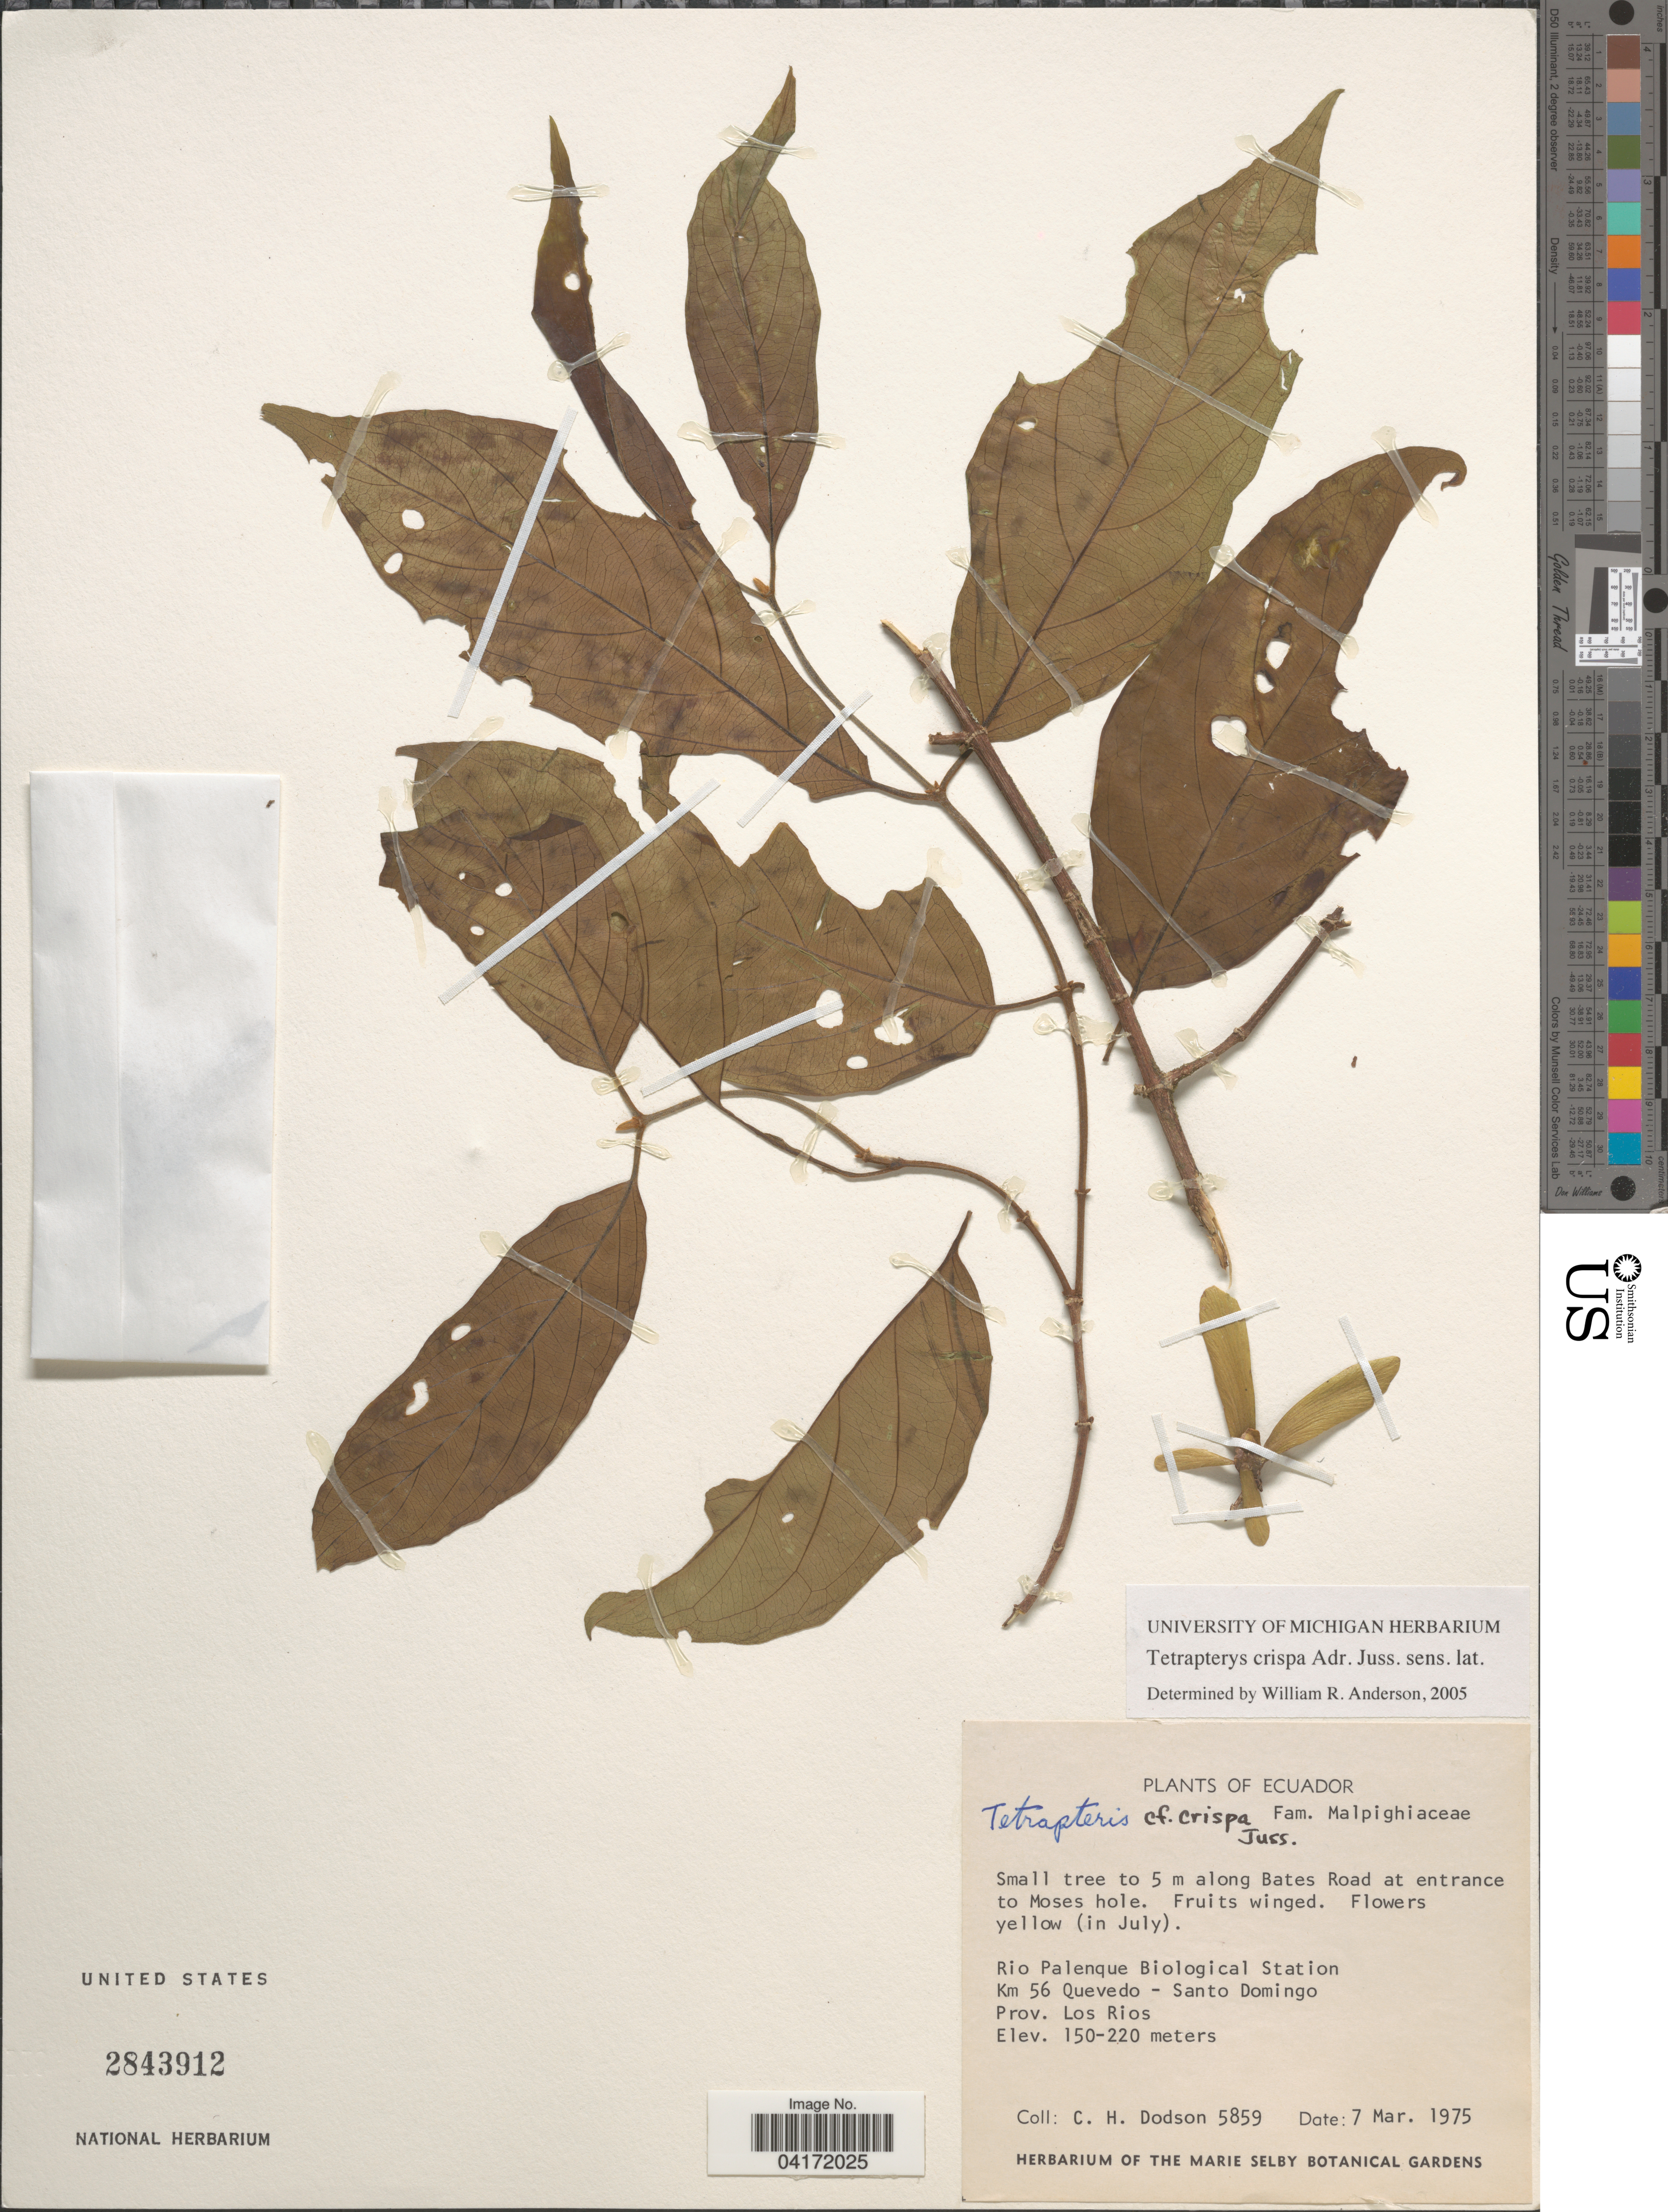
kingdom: Plantae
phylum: Tracheophyta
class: Magnoliopsida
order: Malpighiales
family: Malpighiaceae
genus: Tetrapterys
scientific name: Tetrapterys crispa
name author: A. Juss.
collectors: C. H. Dodson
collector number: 5859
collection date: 1975-03-07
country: Ecuador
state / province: Los Ríos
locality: Small tree to 5 m along Bates Road at entrance to Moses hole. Rio Palenque Biological Station. Km 56 Quevedo - Santo Domingo.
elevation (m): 150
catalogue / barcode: US 2843912